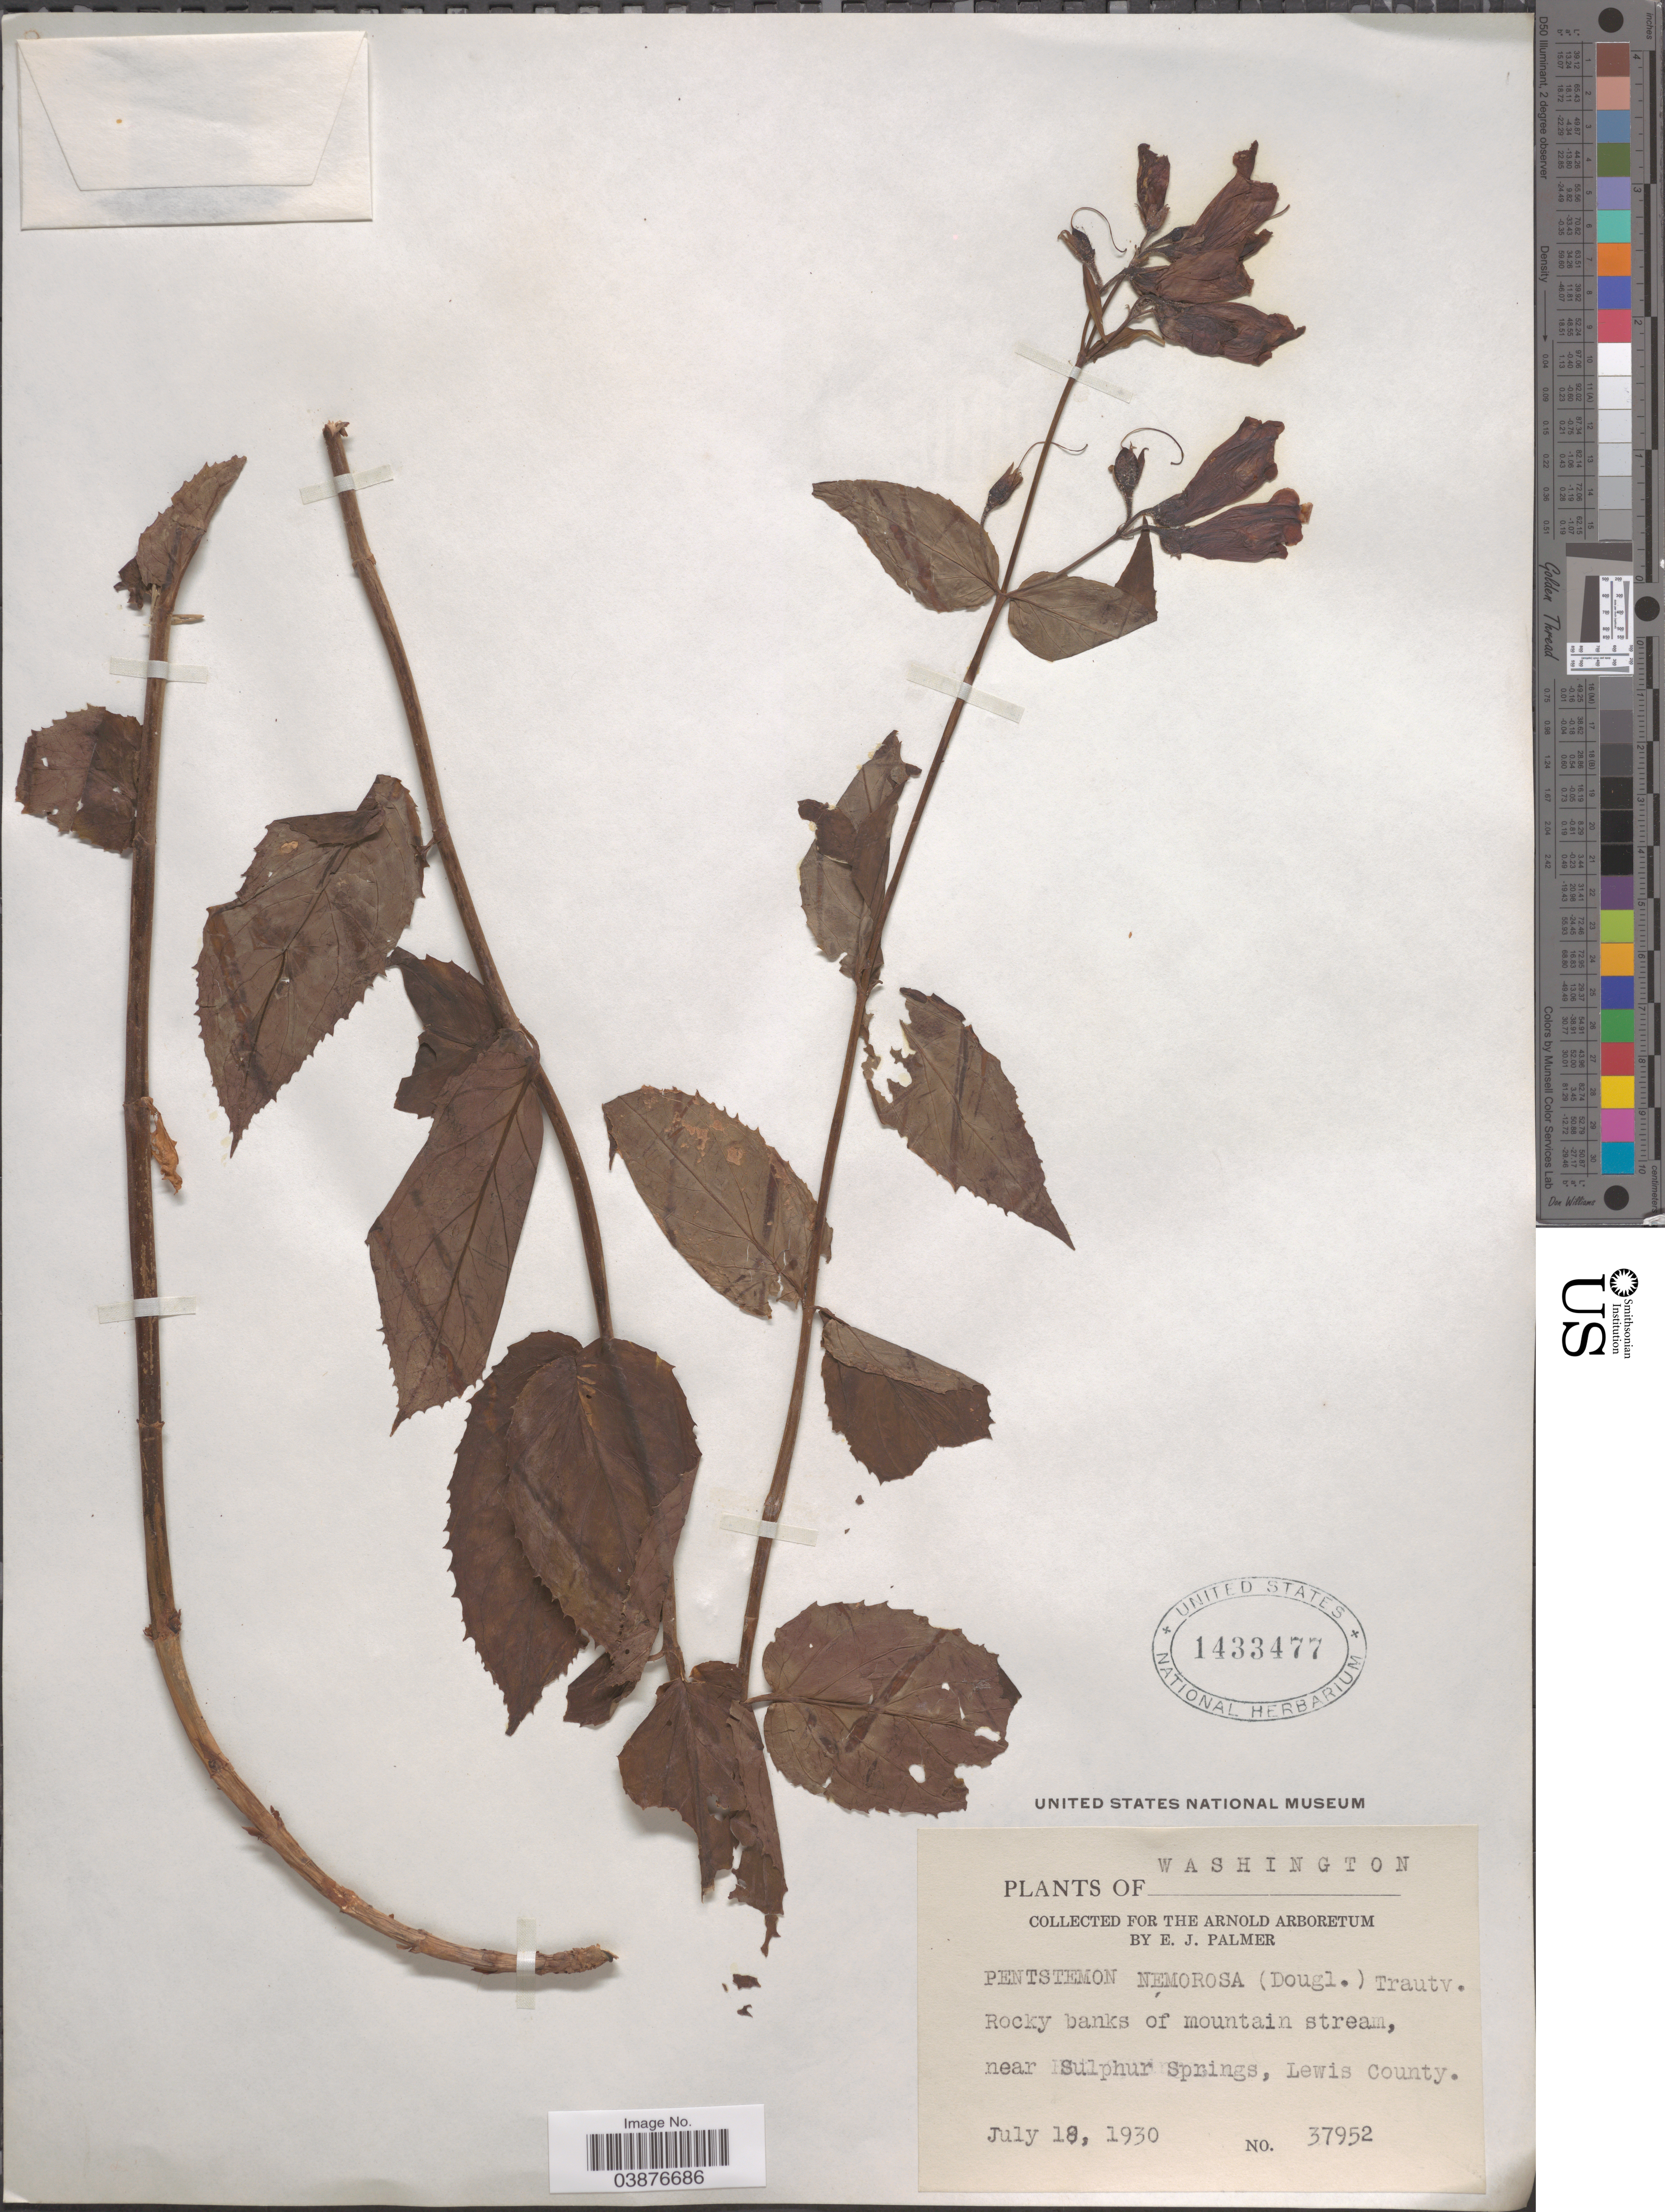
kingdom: Plantae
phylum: Tracheophyta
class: Magnoliopsida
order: Lamiales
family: Plantaginaceae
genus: Penstemon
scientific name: Penstemon nemorosus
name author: (Douglas ex Lindl.) Trautv.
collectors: E. J. Palmer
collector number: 37952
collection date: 1930-07-19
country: United States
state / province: Washington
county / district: Lewis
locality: Near Sulphur Springs, Lewis County.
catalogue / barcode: US 1433477